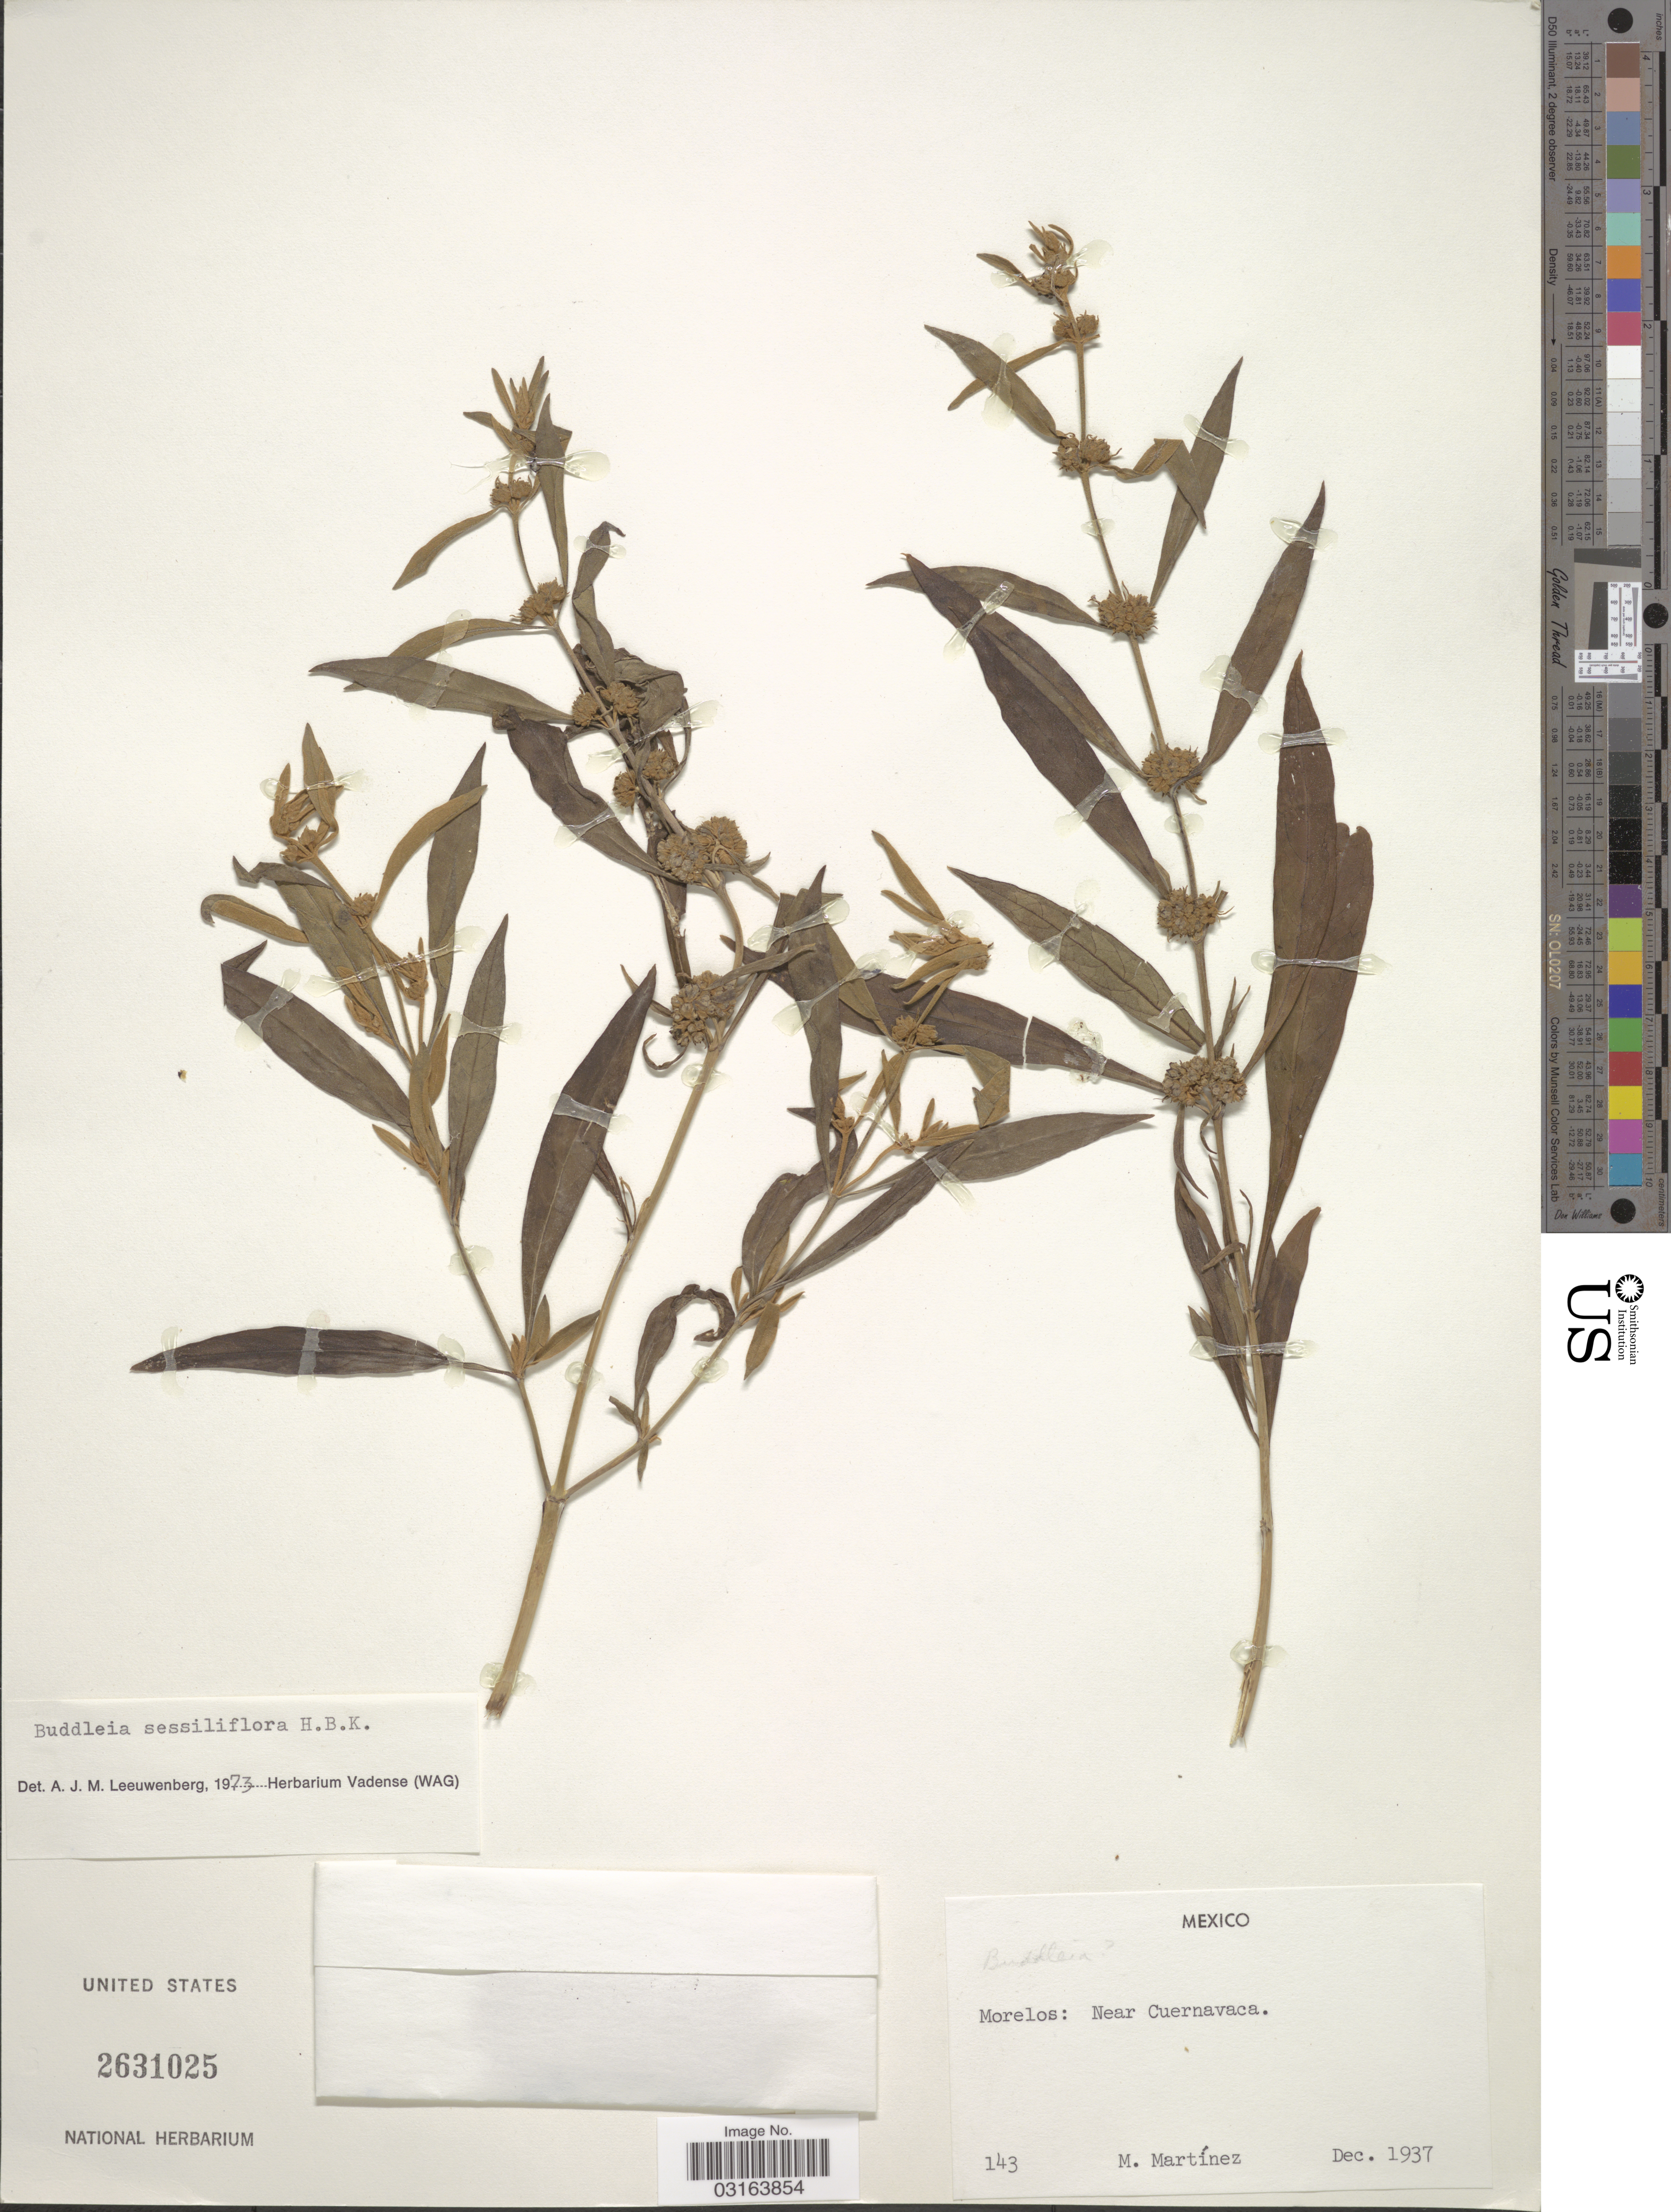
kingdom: Plantae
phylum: Tracheophyta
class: Magnoliopsida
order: Lamiales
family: Scrophulariaceae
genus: Buddleja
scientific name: Buddleja sessiliflora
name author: Kunth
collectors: M. Martínez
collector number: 143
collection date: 1937-12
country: Mexico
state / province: Morelos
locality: Near Cuernavaca.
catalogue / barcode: US 2631025